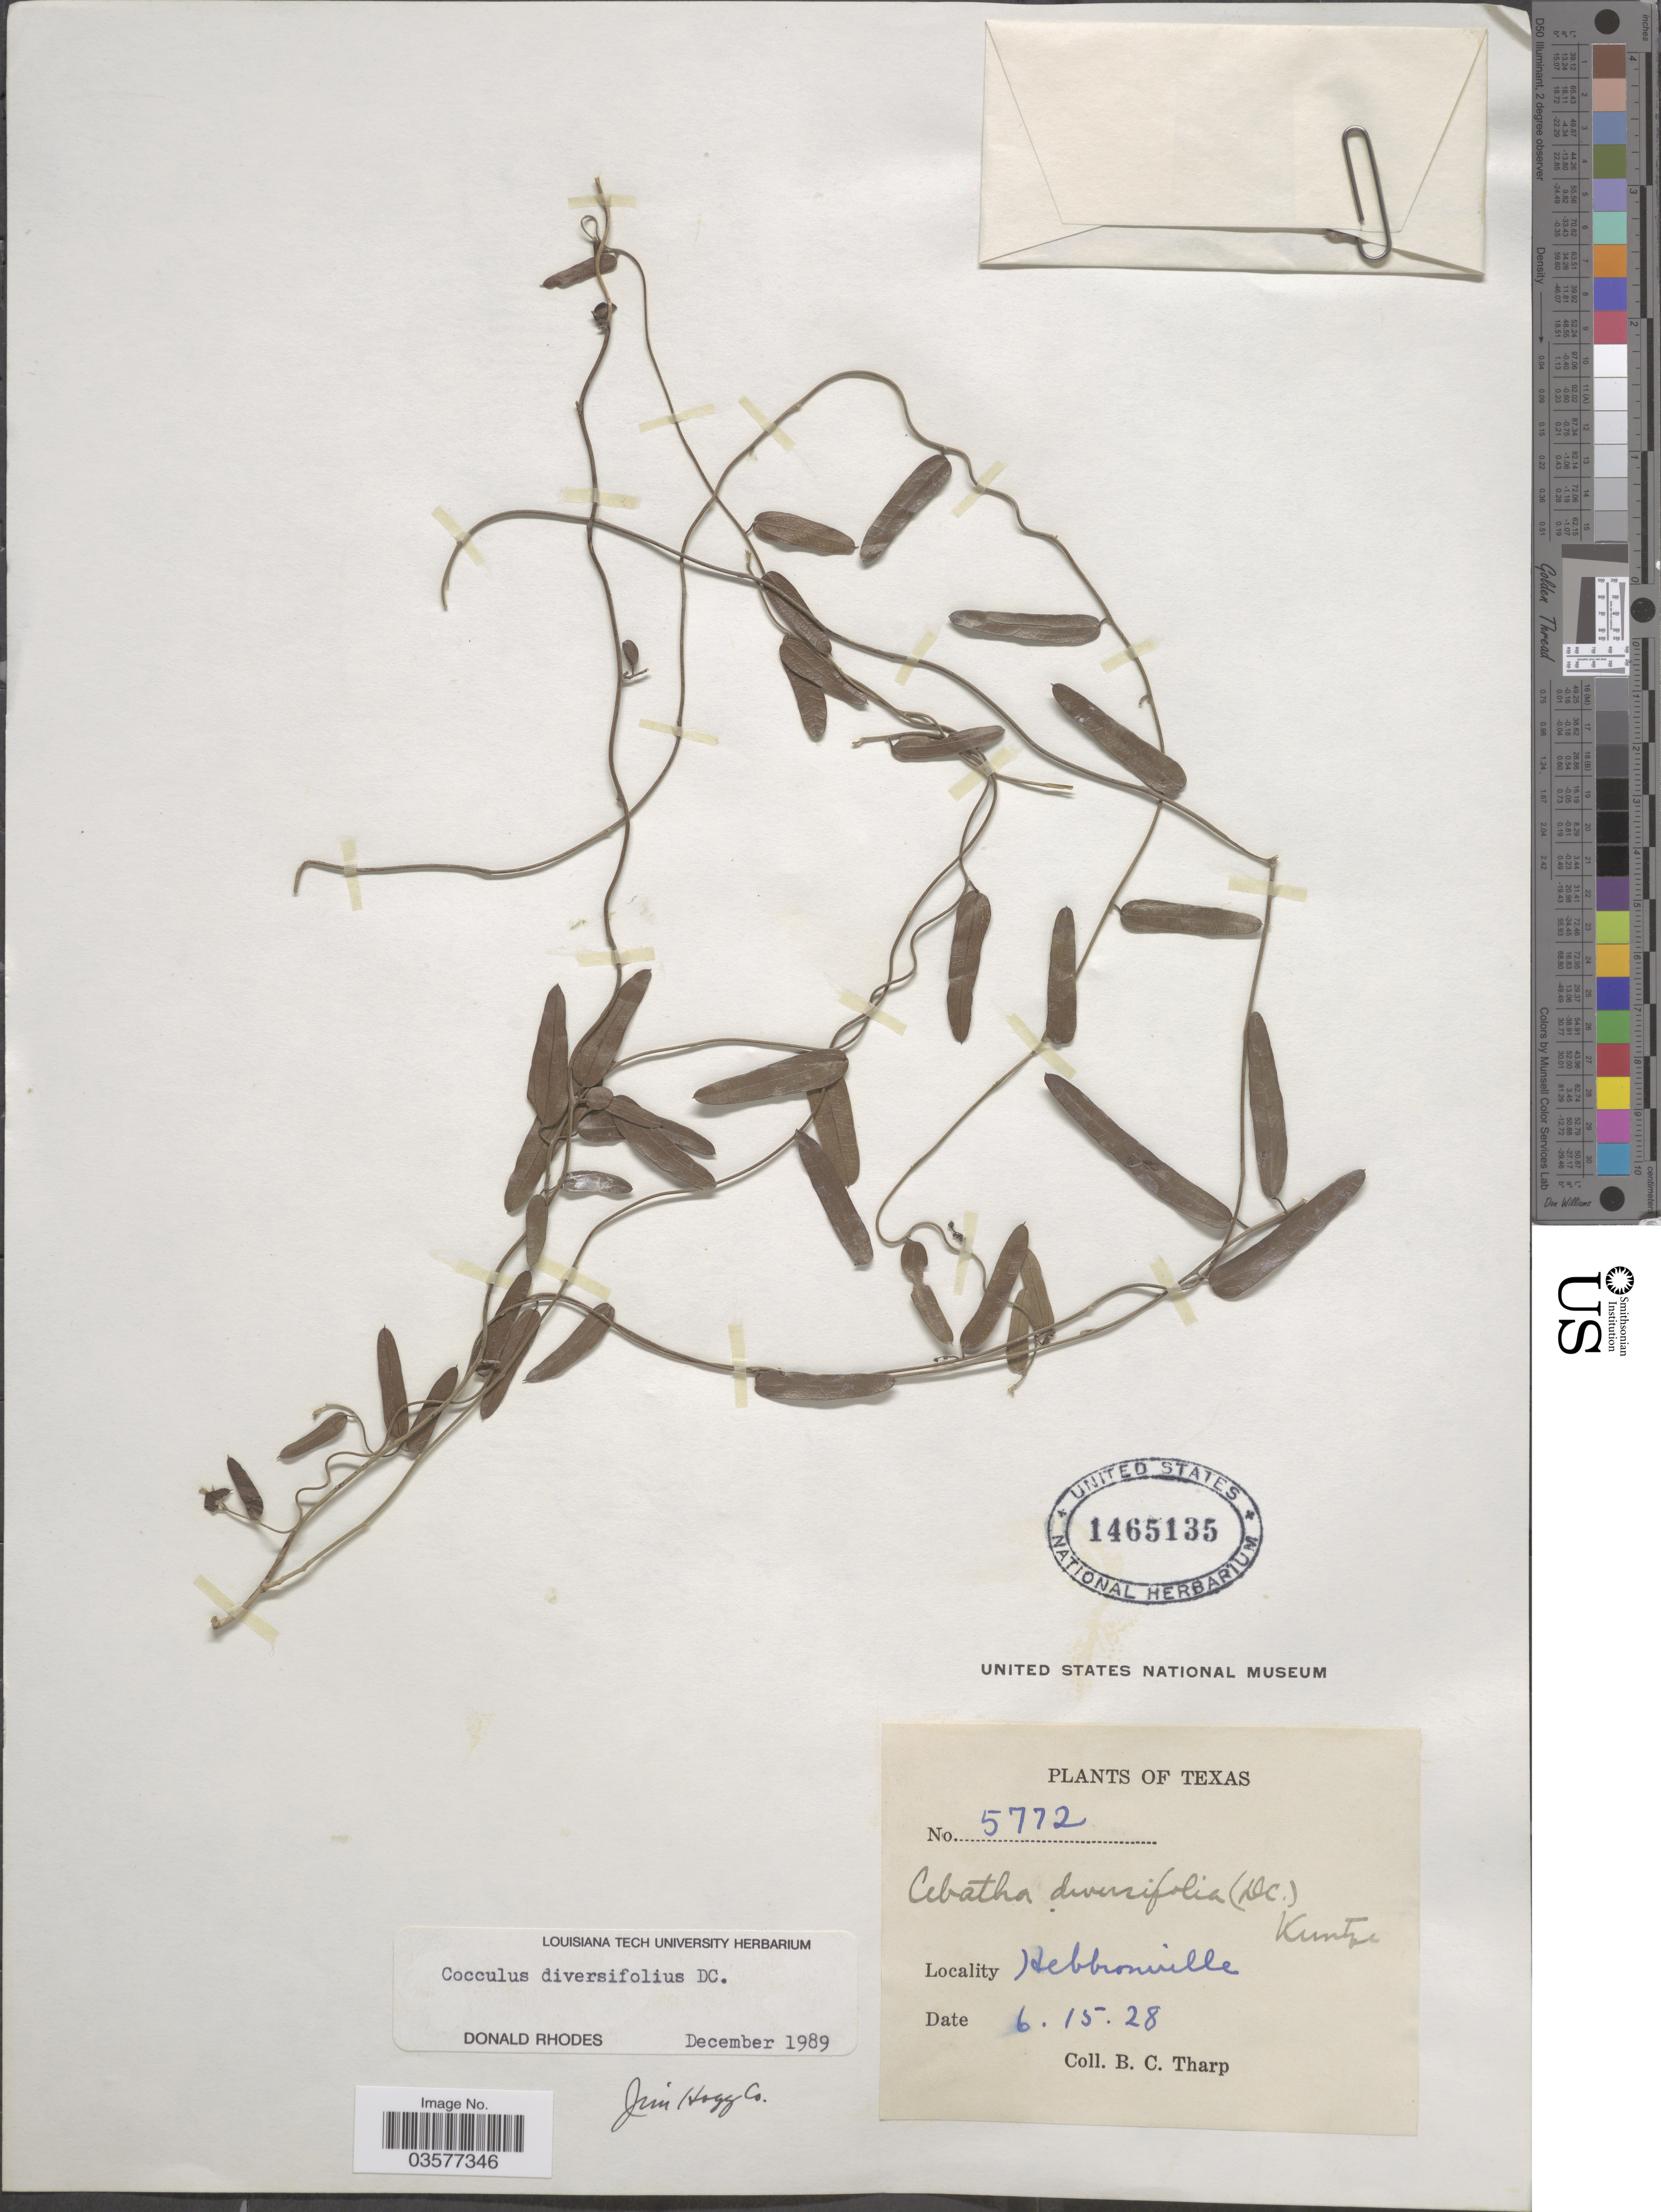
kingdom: Plantae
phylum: Tracheophyta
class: Magnoliopsida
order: Ranunculales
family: Menispermaceae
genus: Cocculus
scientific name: Cocculus diversifolius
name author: DC.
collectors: B. C. Tharp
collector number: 5772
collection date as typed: Transcribed d/m/y: 15/6/28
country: United States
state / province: Texas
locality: Hebbronville.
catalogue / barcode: US 1465135